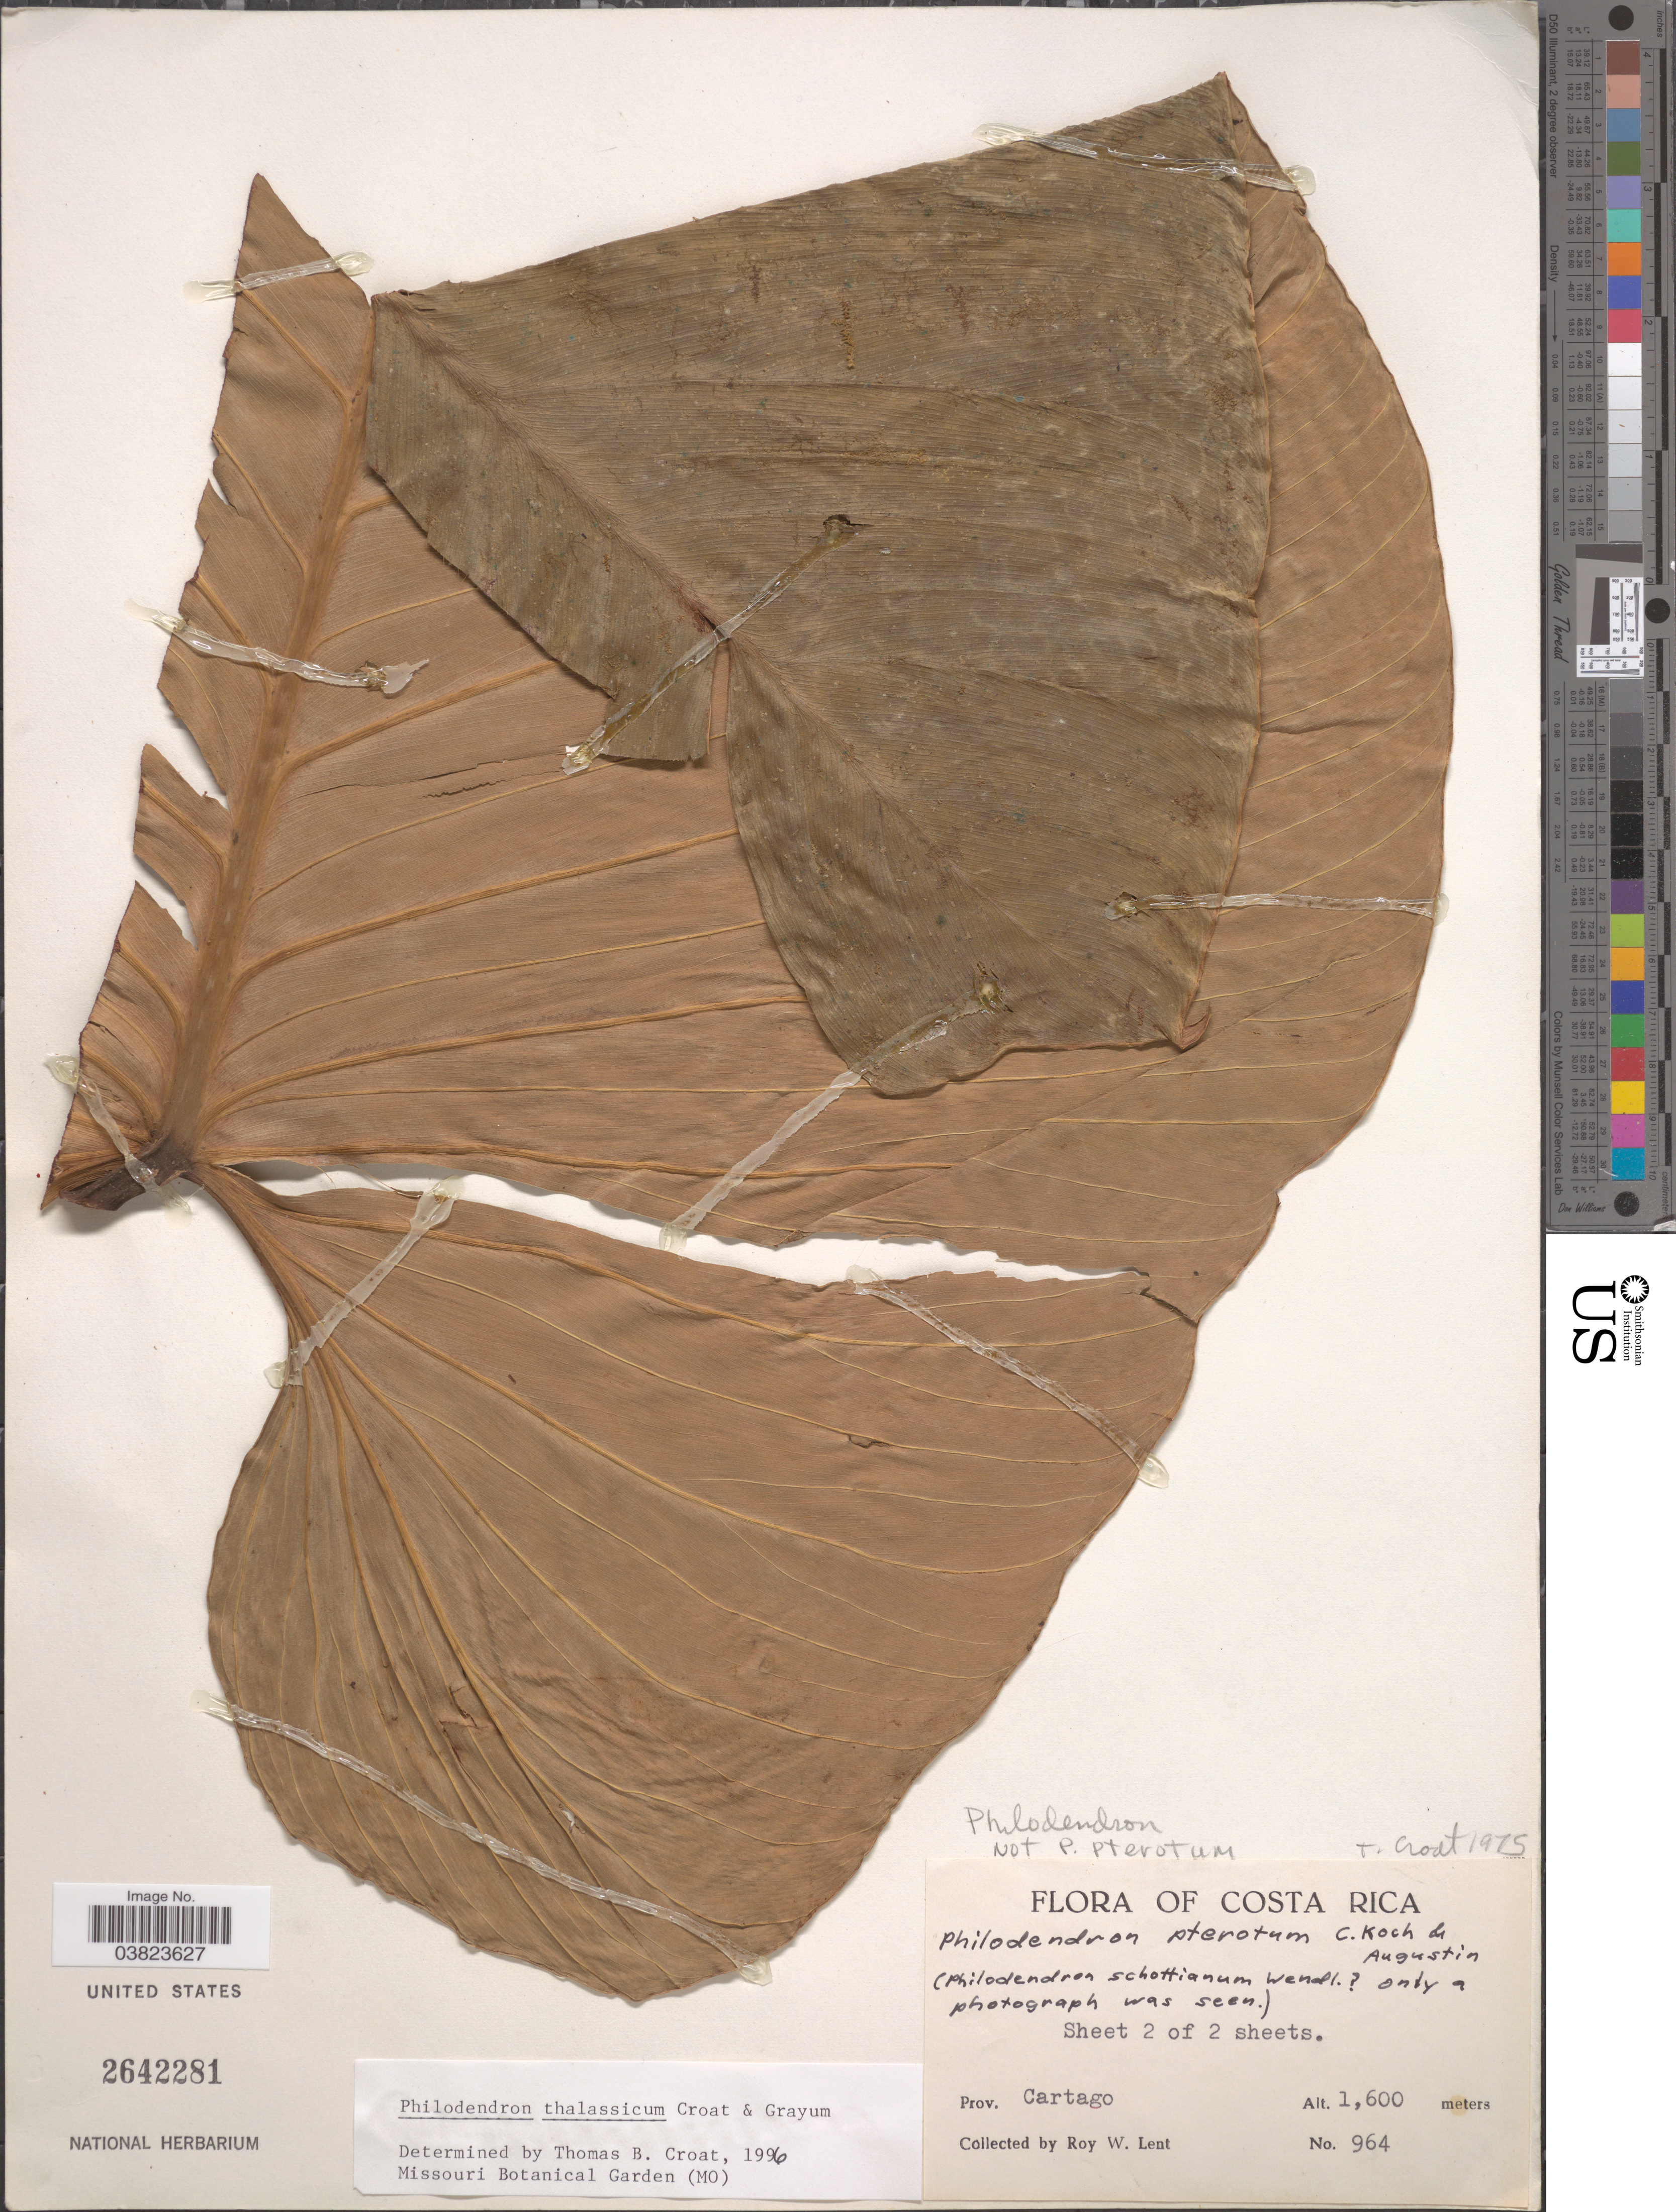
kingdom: Plantae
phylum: Tracheophyta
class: Liliopsida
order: Alismatales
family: Araceae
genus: Philodendron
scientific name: Philodendron thalassicum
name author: Croat & Grayum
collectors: R. W. Lent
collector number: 964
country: Costa Rica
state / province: Cartago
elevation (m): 1600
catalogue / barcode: US 2642281